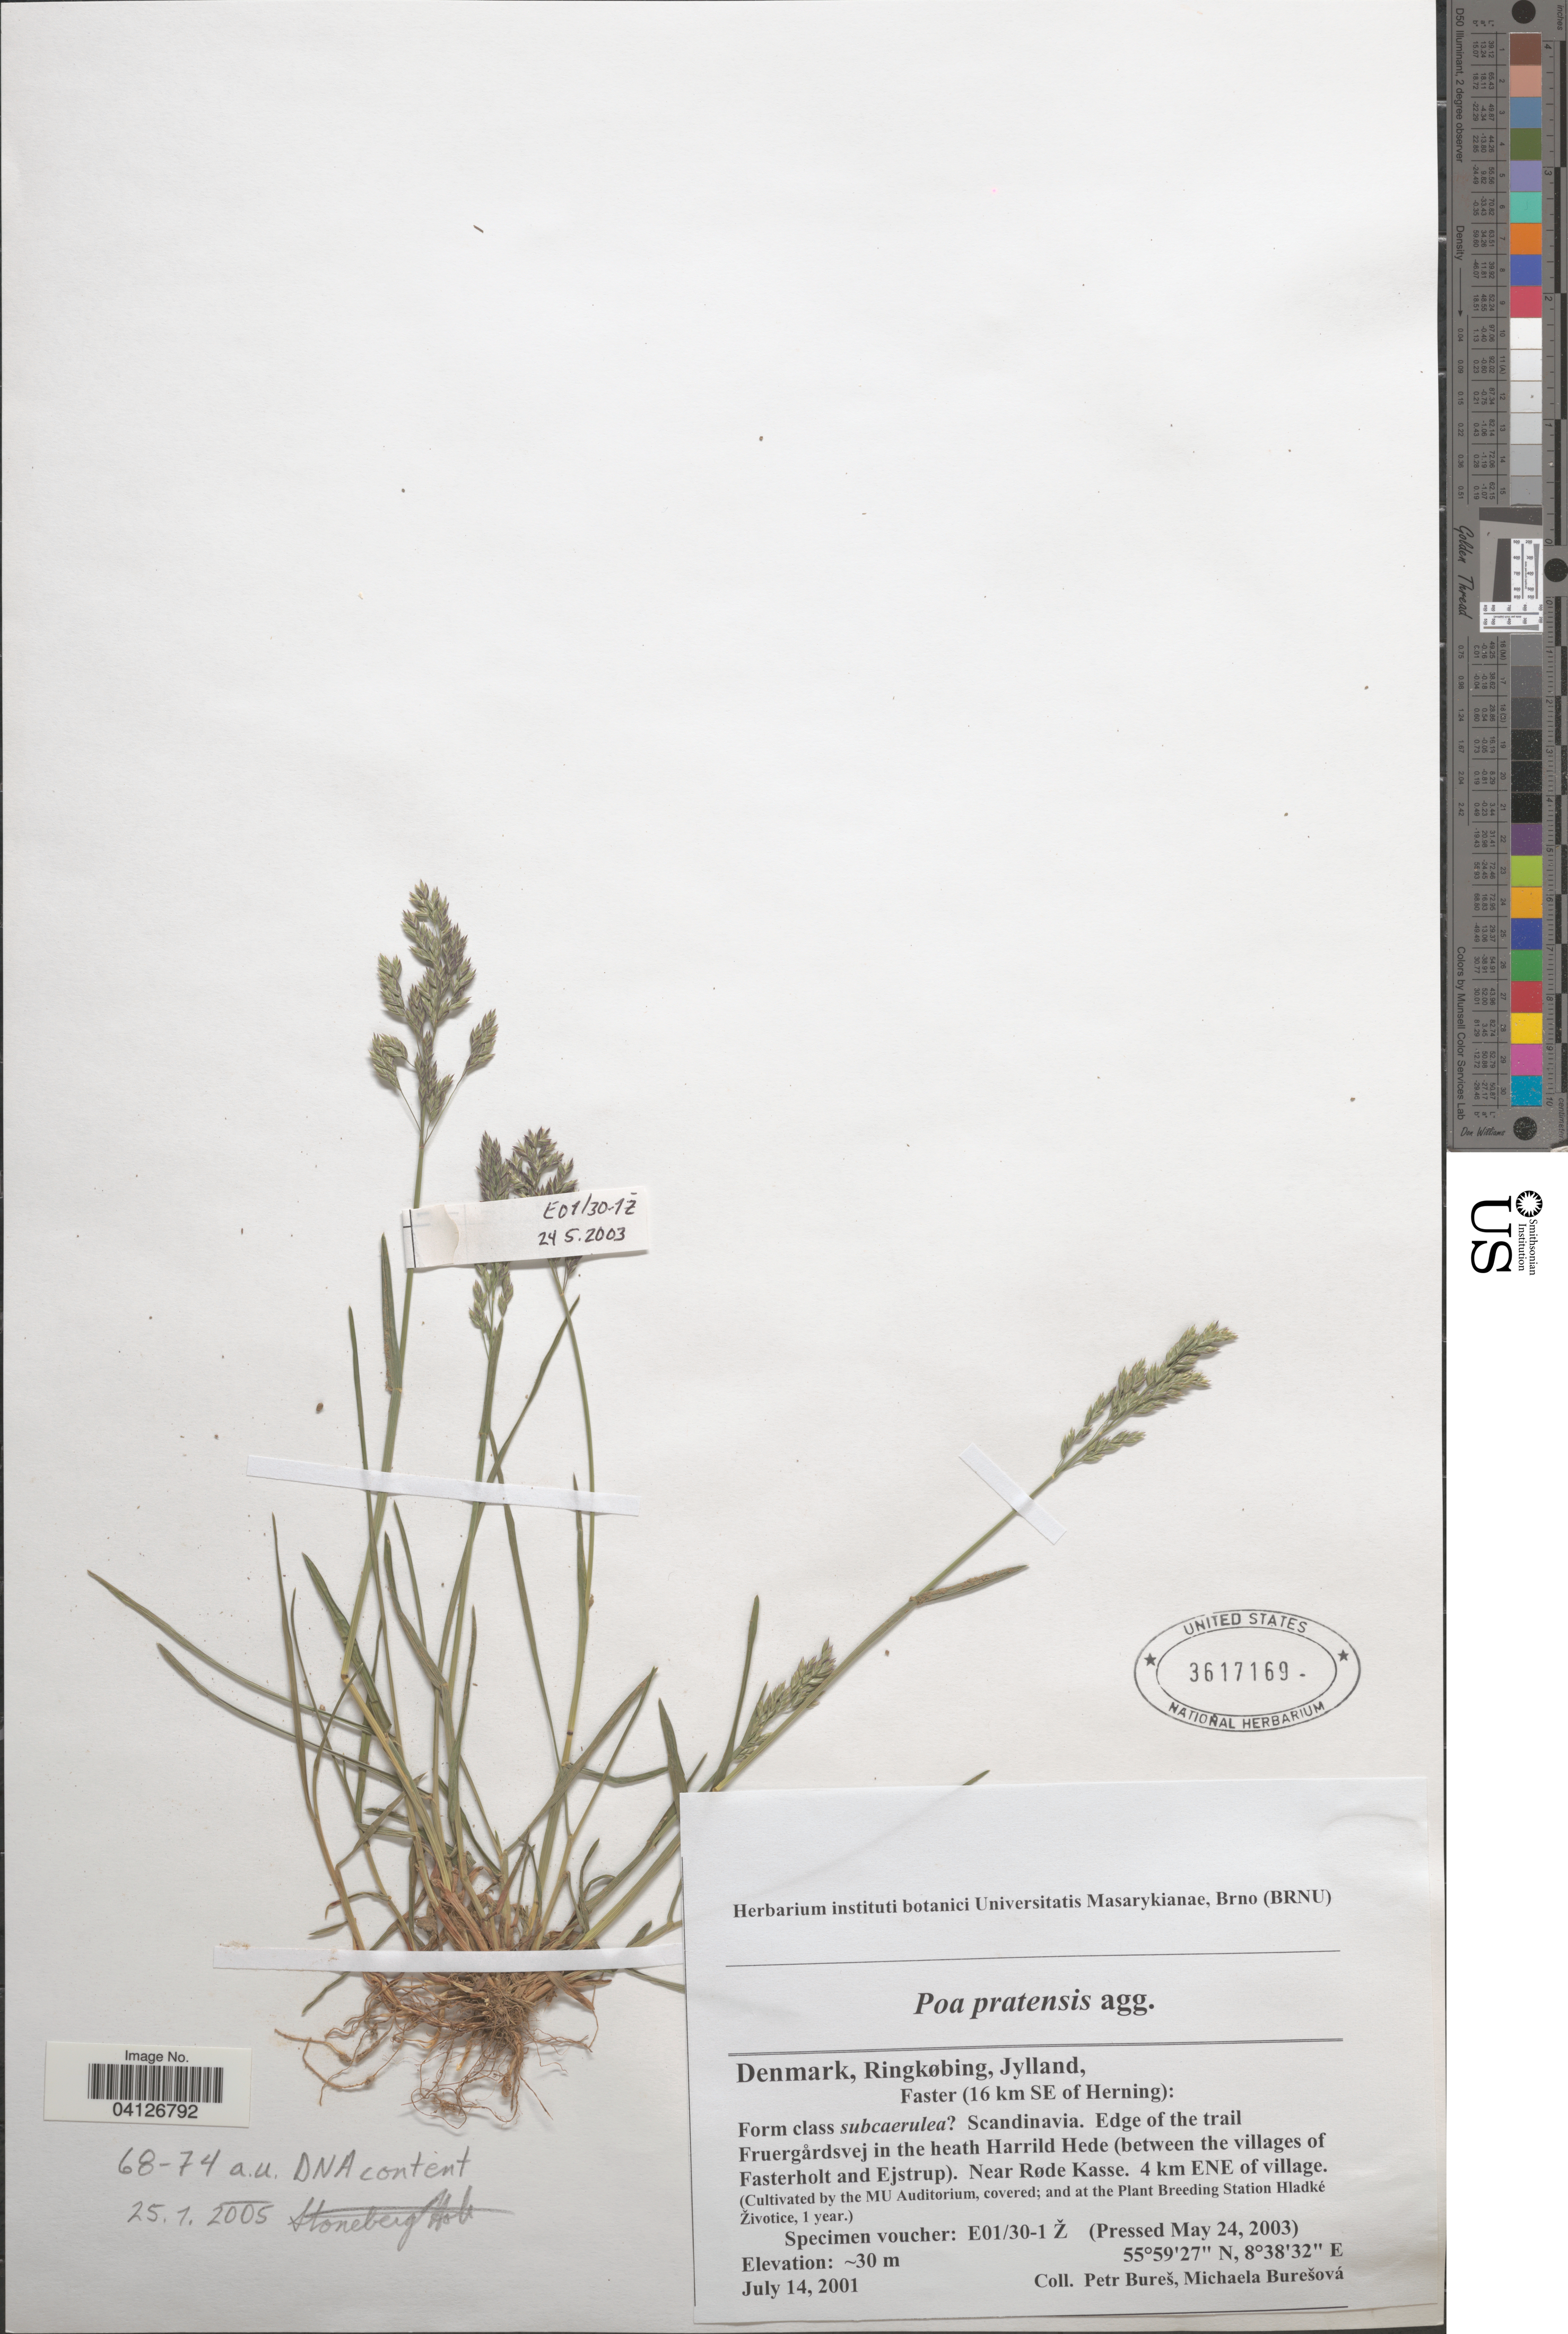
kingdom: Plantae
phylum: Tracheophyta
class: Liliopsida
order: Poales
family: Poaceae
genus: Poa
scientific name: Poa pratensis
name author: L.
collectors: Ex herb. instituti botanici Universitatis Masarykianae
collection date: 2003-05-24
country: Czechia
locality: (Cultivated by the MU Auditorium, covered; and at the Plant Breeding Station Hladké Životice, 1 year.).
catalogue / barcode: US 3617169